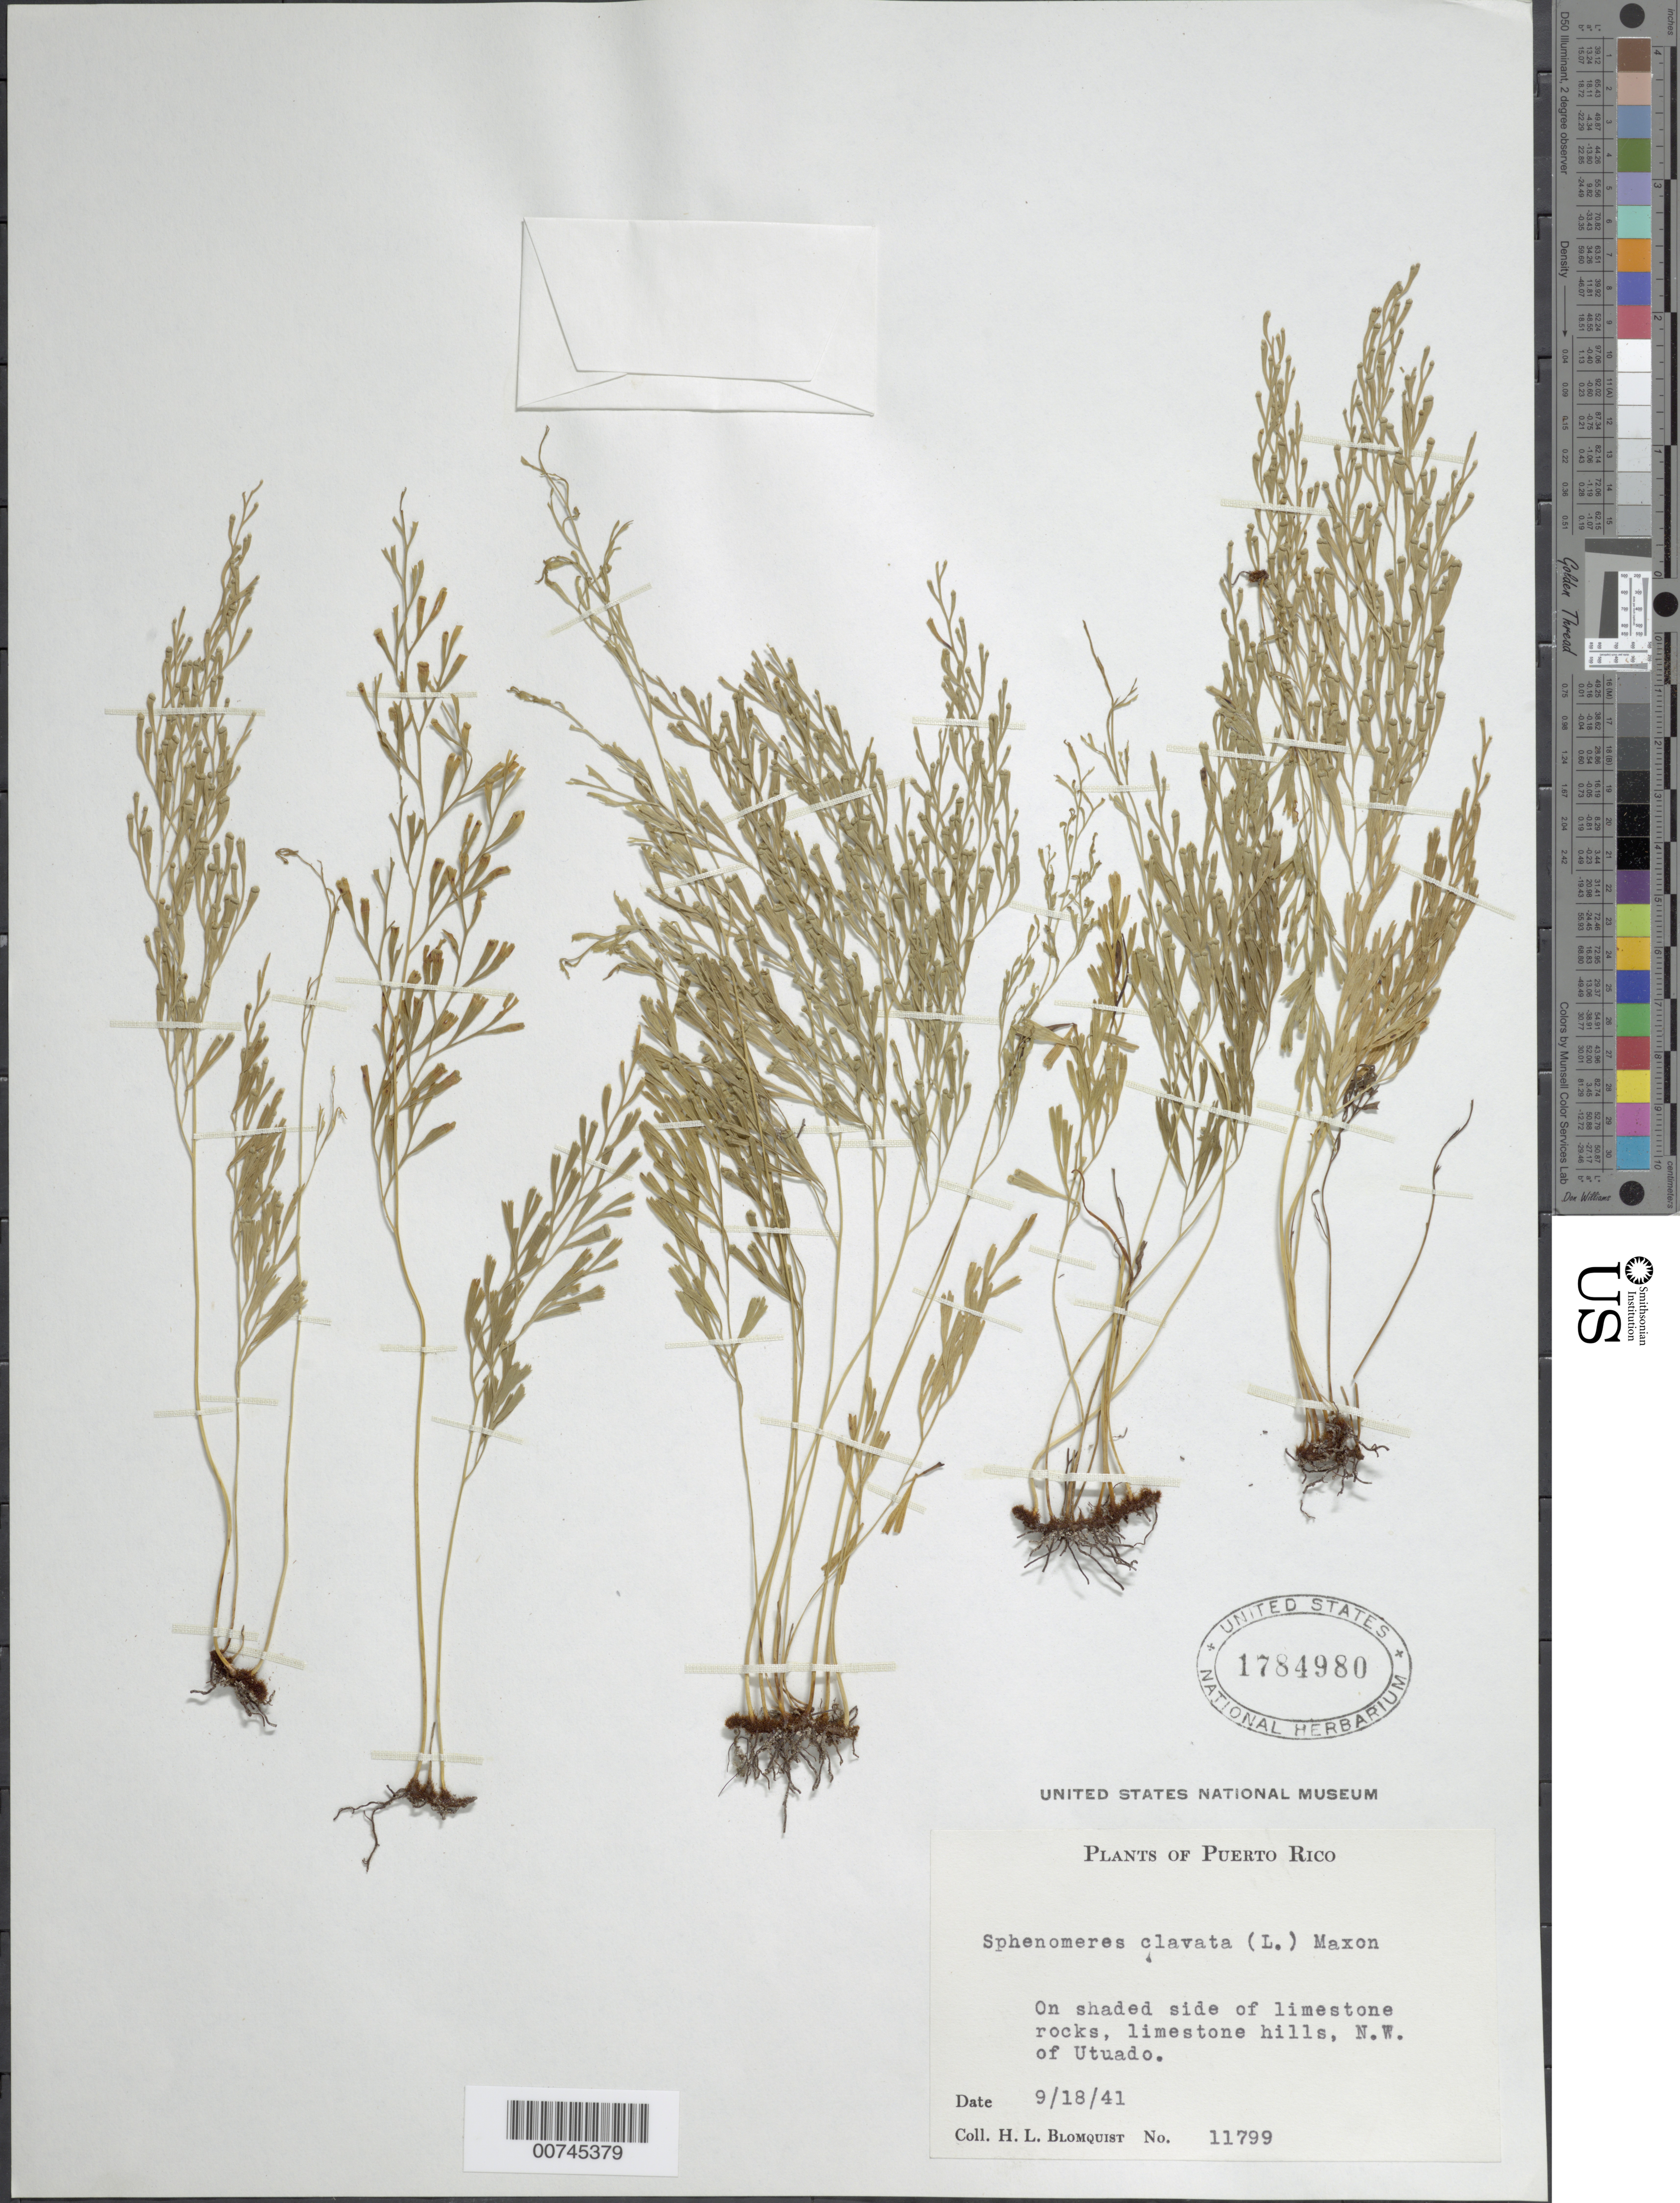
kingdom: Plantae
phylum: Tracheophyta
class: Polypodiopsida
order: Polypodiales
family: Lindsaeaceae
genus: Sphenomeris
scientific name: Sphenomeris clavata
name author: (L.) Maxon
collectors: H. Blomquist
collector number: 11799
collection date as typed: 18 Sep 1941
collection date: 1941-09-18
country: Puerto Rico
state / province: Utuado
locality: NW of Utuado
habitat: On shaded side of limestone rocks, limestone hills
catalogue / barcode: US 1784908